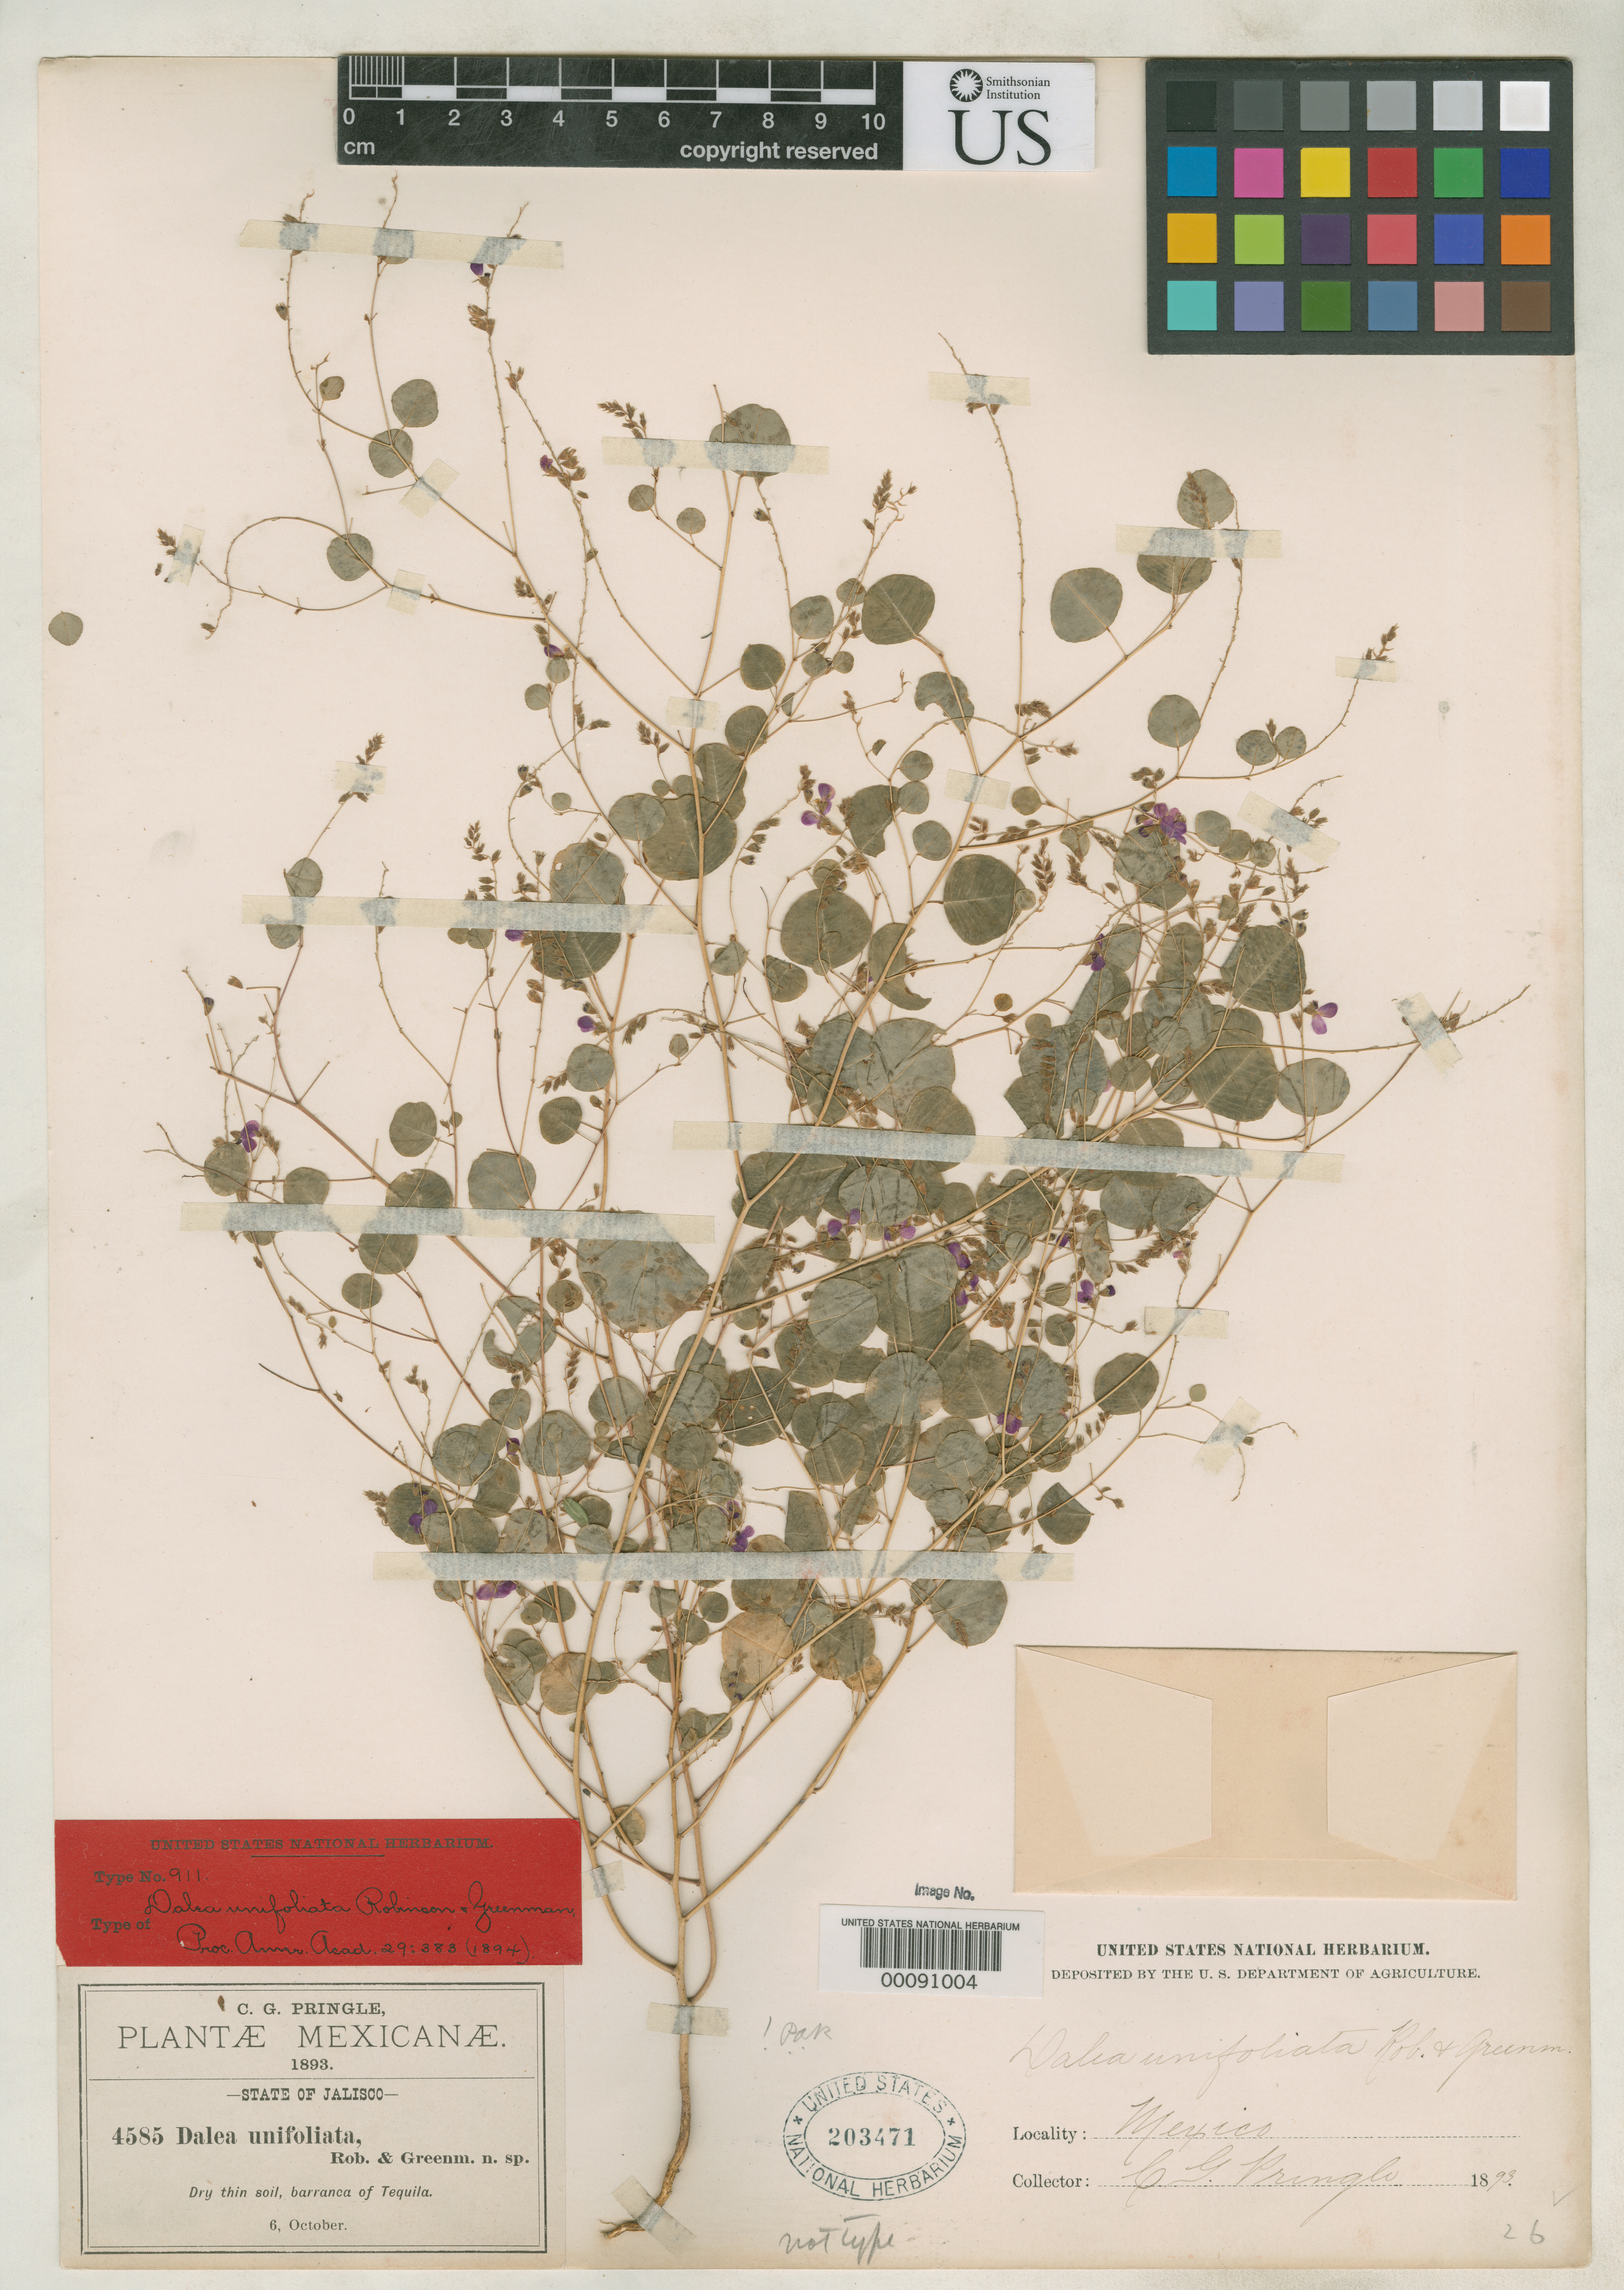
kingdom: Plantae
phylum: Tracheophyta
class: Magnoliopsida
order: Fabales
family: Fabaceae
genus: Dalea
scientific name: Dalea unifoliolata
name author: B.L. Rob. & Greenm.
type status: Isosyntype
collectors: C. G. Pringle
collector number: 4585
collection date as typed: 06 Oct 1893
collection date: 1893-10-06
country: Mexico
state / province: Jalisco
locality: Tequila.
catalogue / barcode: US 203471